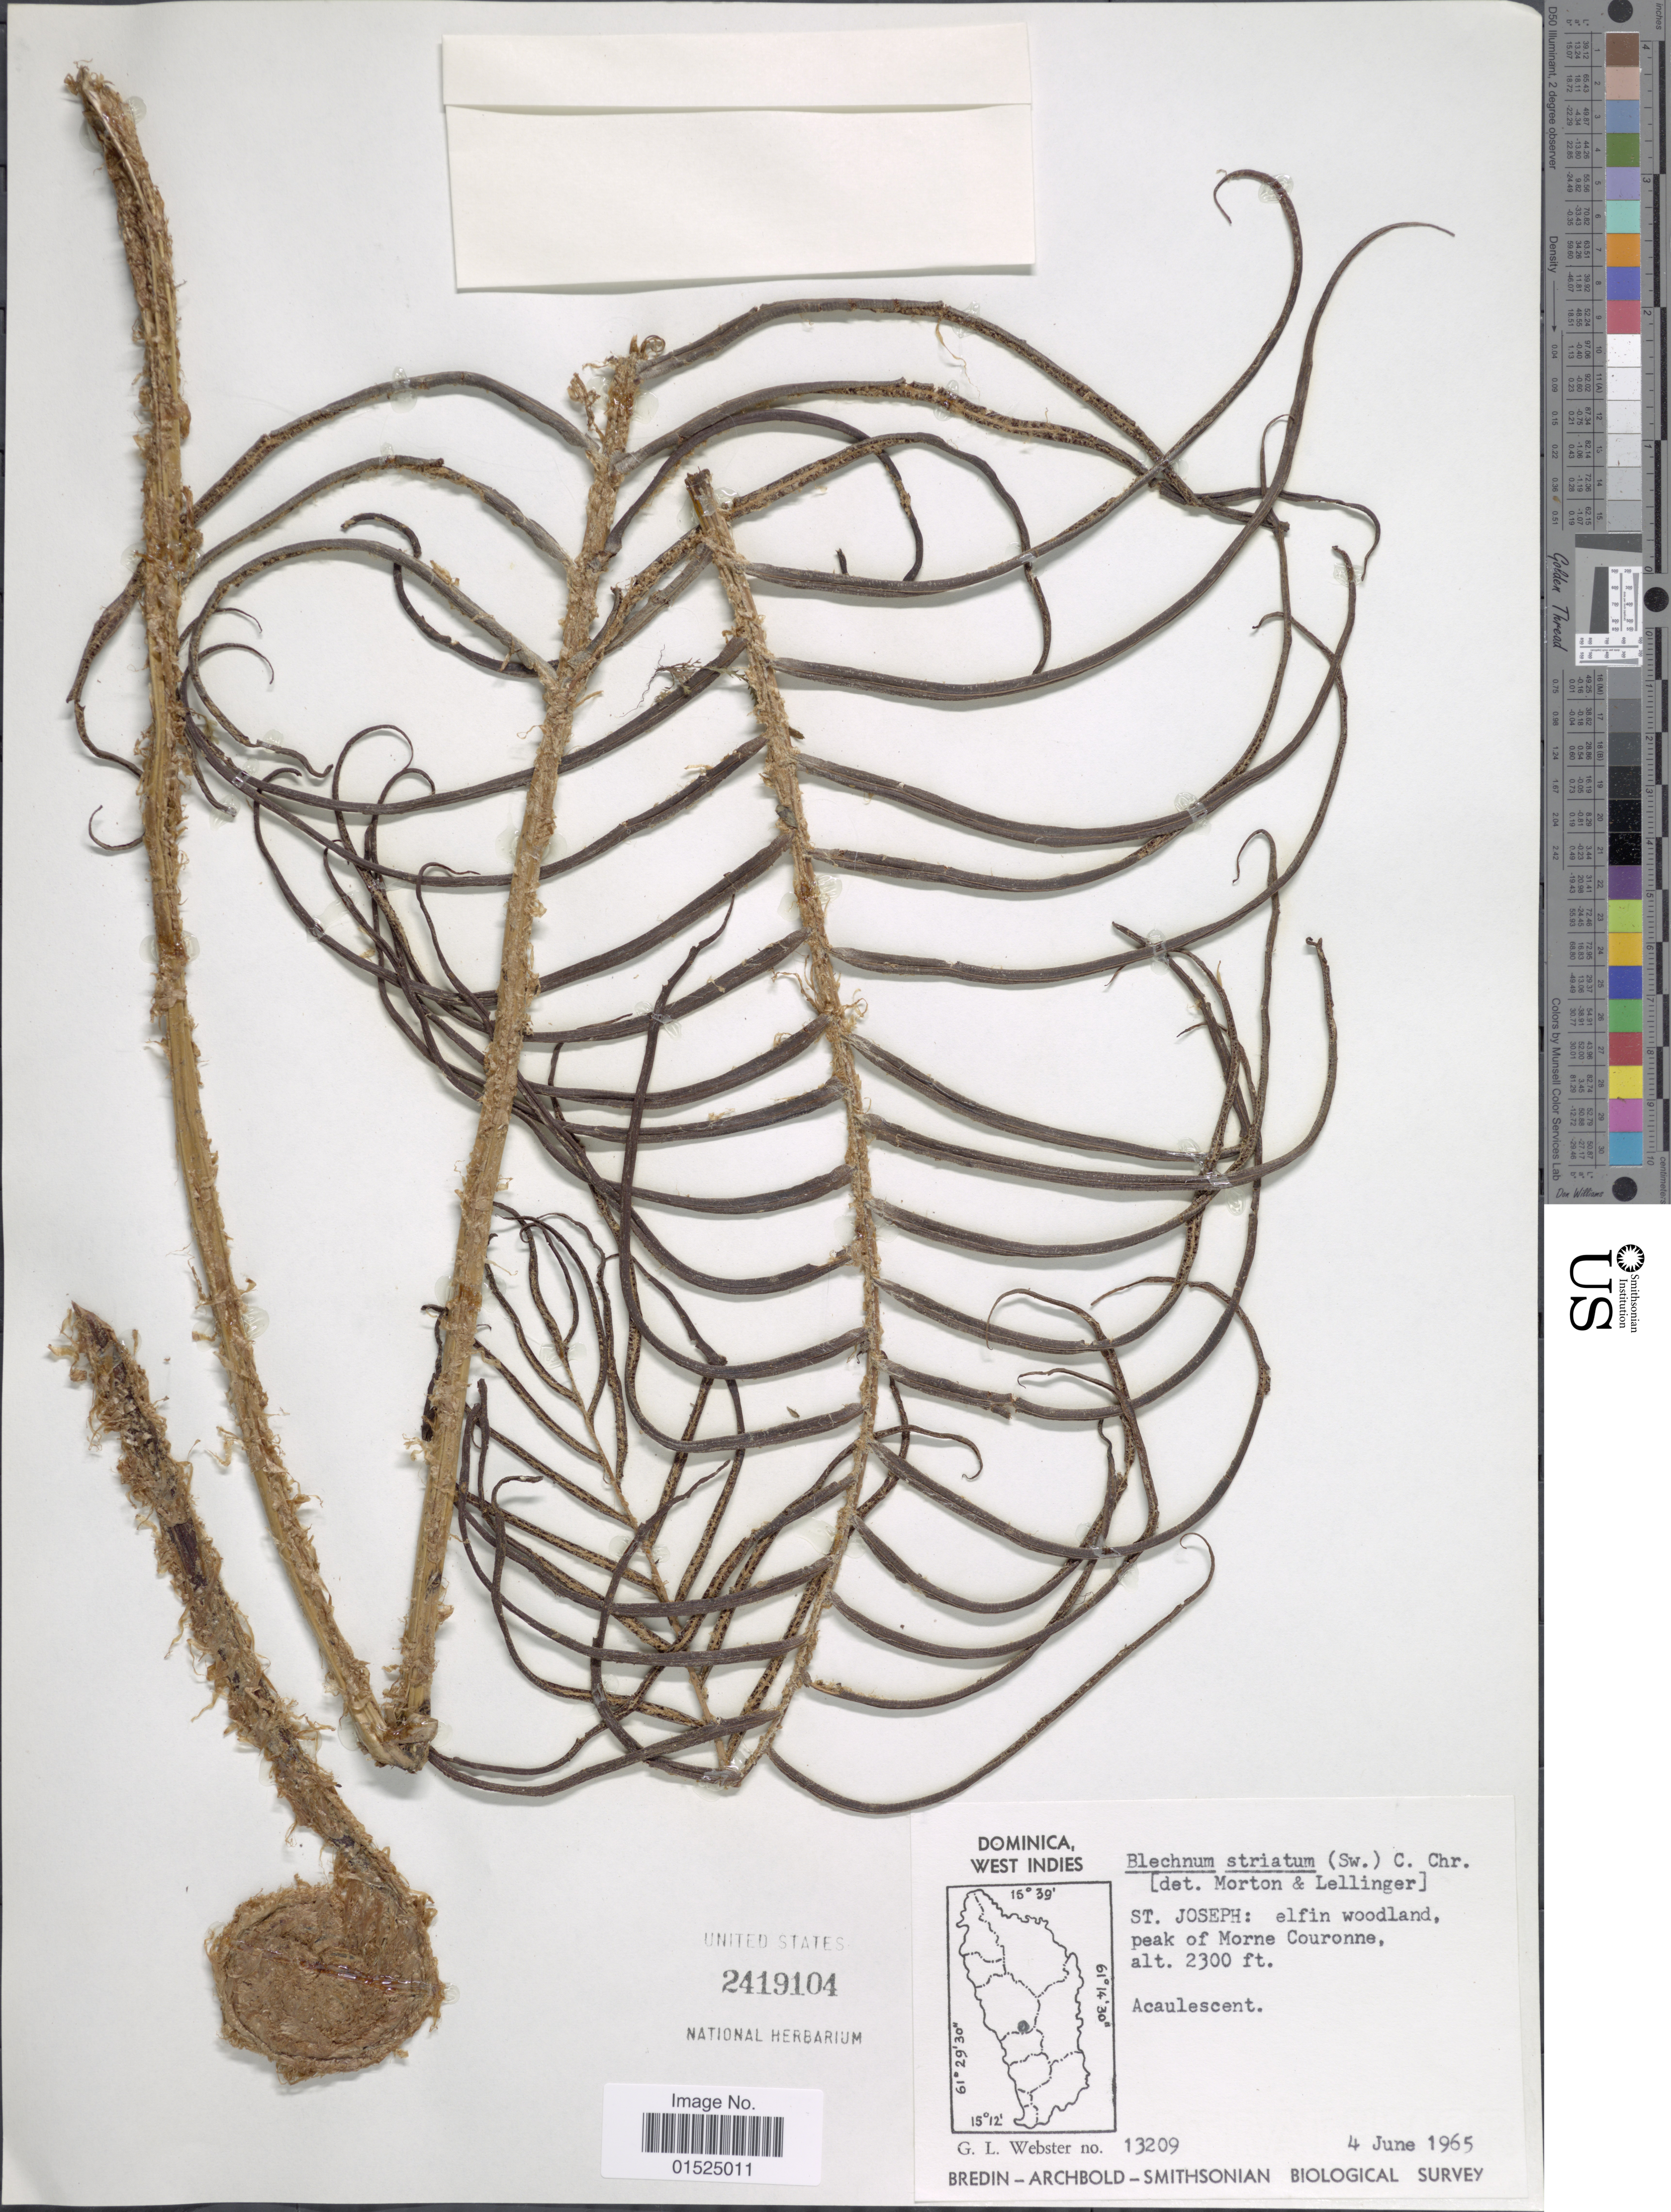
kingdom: Plantae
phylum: Tracheophyta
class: Polypodiopsida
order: Polypodiales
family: Blechnaceae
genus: Blechnum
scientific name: Blechnum ryanii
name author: Hieron.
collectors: G. L. Webster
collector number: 13209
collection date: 1965-06-04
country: Dominica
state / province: St. Joseph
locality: St. Joseph: elfin woodland, peak of Morne Couronne, Acaulescent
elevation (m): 701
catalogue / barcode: US 2419104